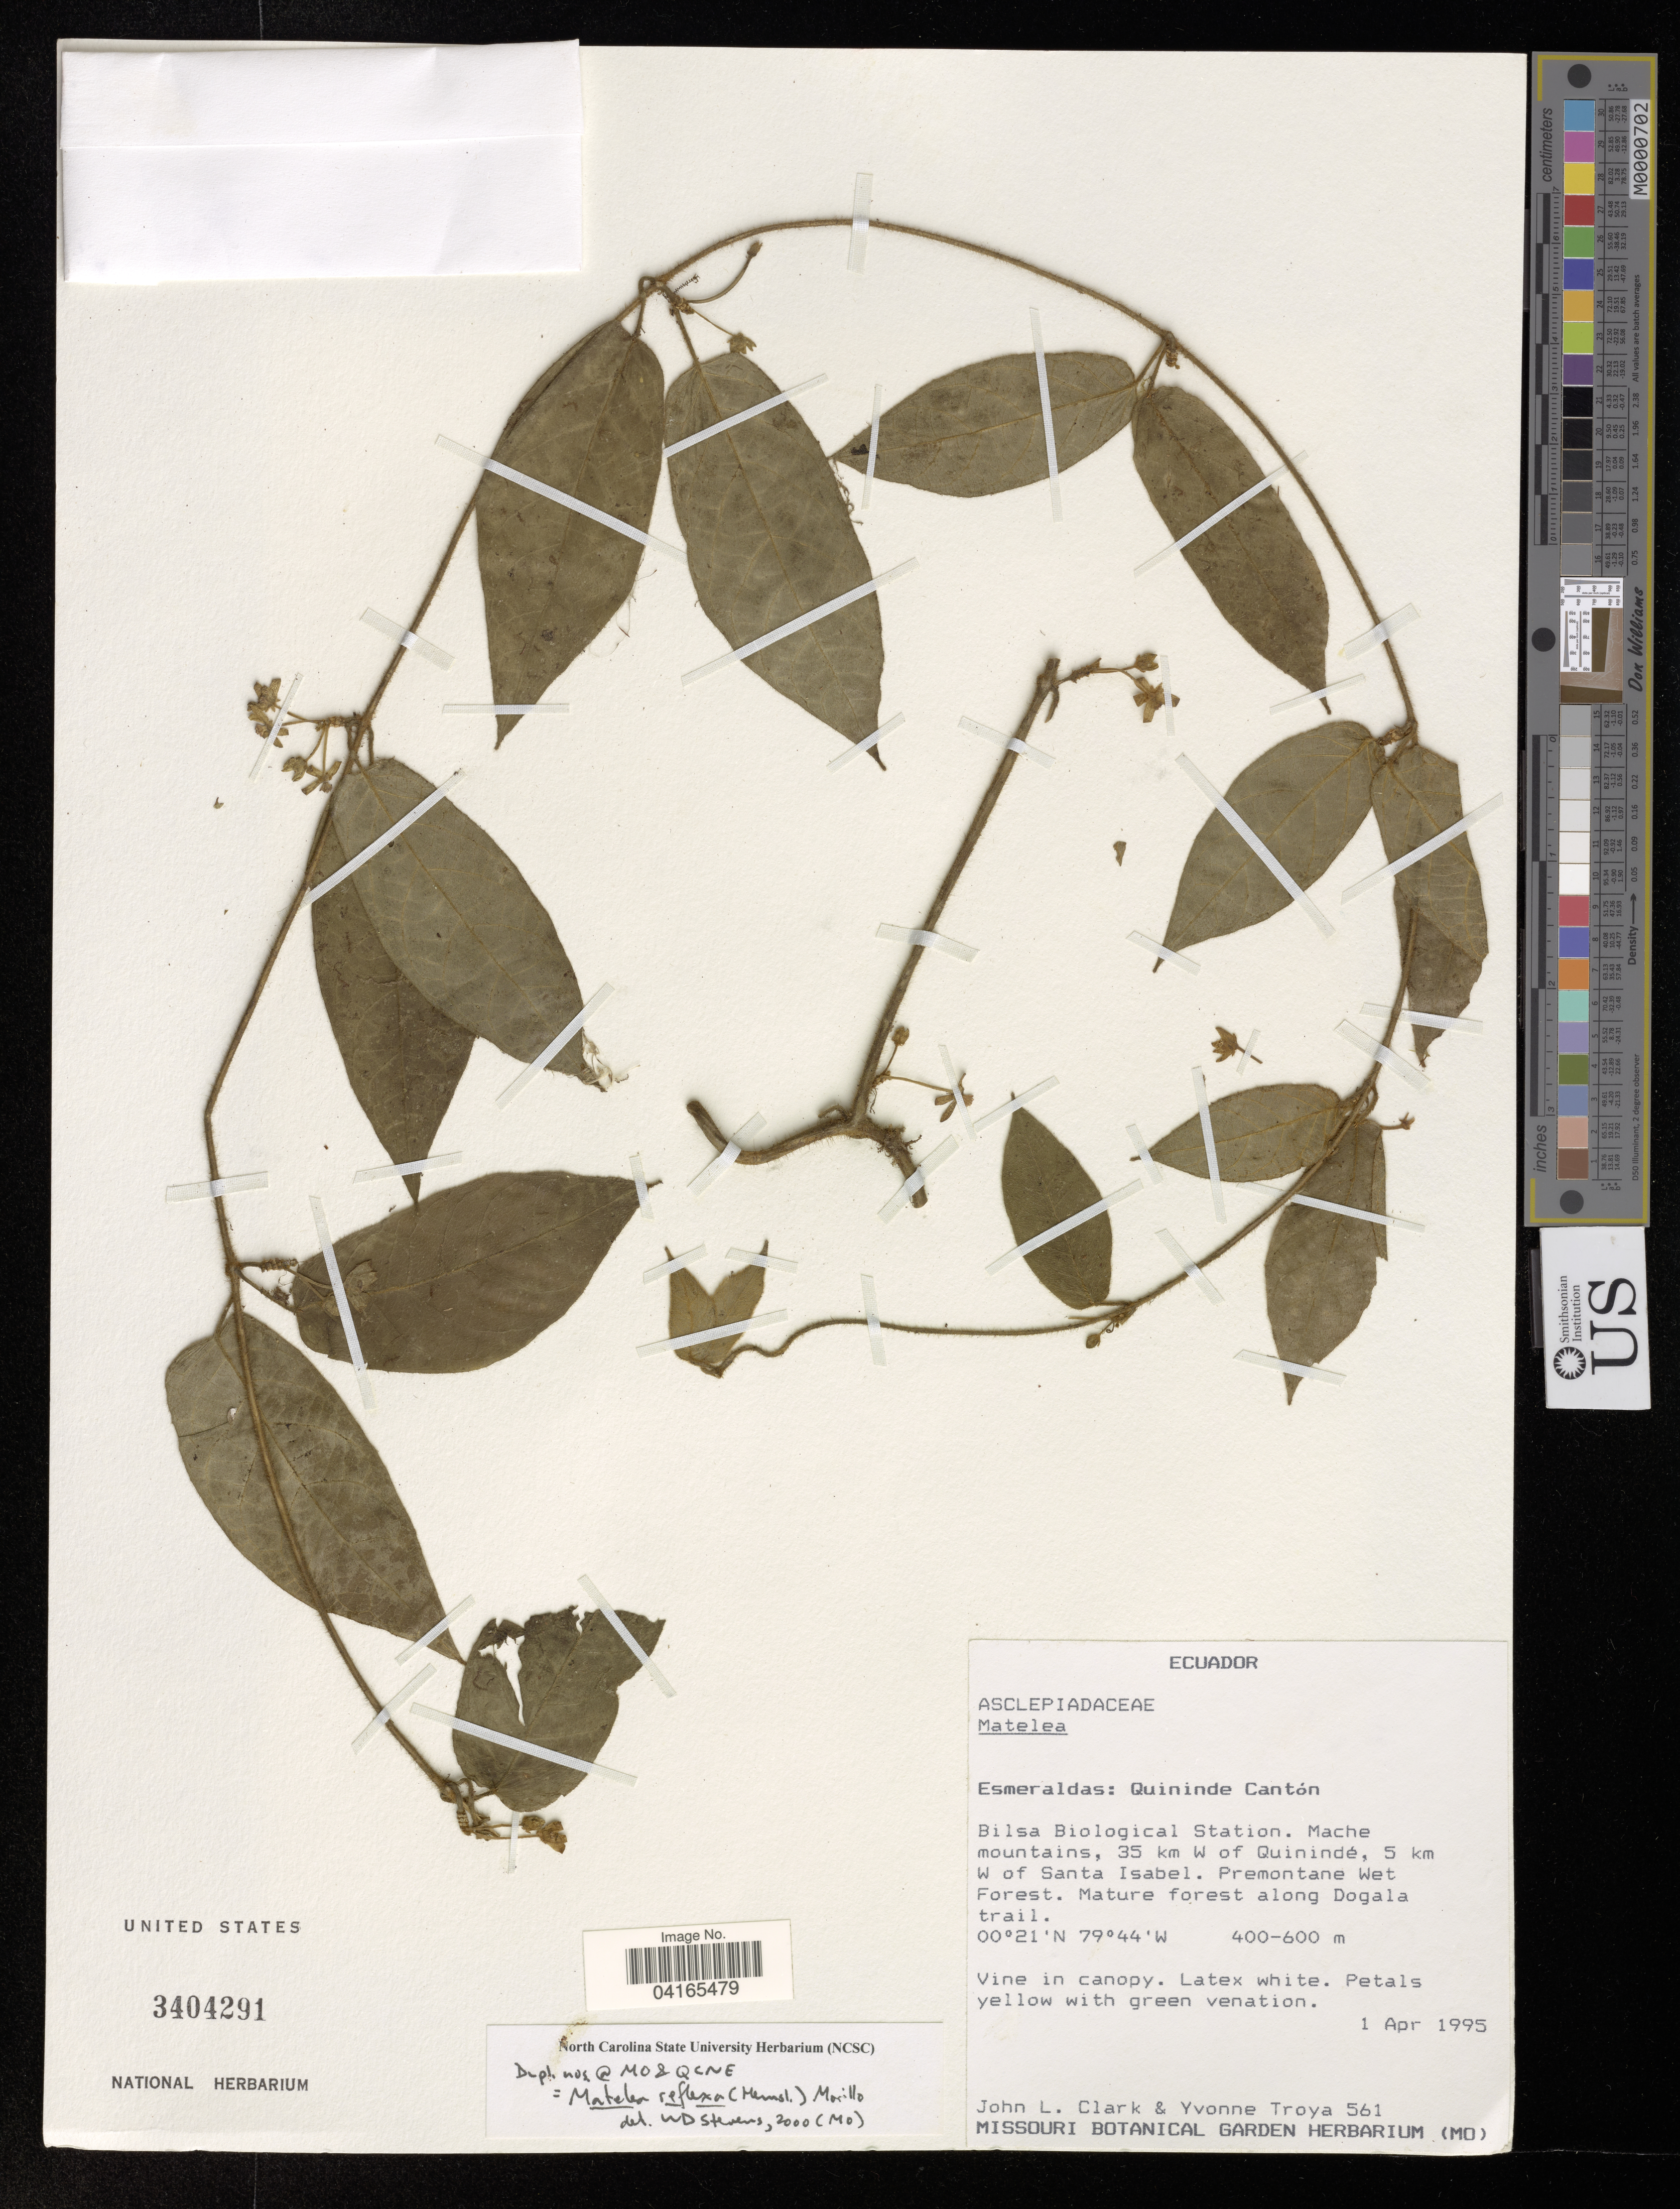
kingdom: Plantae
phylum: Tracheophyta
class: Magnoliopsida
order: Gentianales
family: Apocynaceae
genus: Matelea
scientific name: Matelea reflexa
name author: (Hemsl.) Morillo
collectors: J. L. Clark & Y. Troya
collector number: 561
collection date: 1995-04-01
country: Ecuador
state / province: Esmeraldas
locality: Quininde Cantón. Bilsa Biological Station. Mache mountains, 35 km W of Quinindé, 5 km W of Santa Isabel..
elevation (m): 400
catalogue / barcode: US 3404291